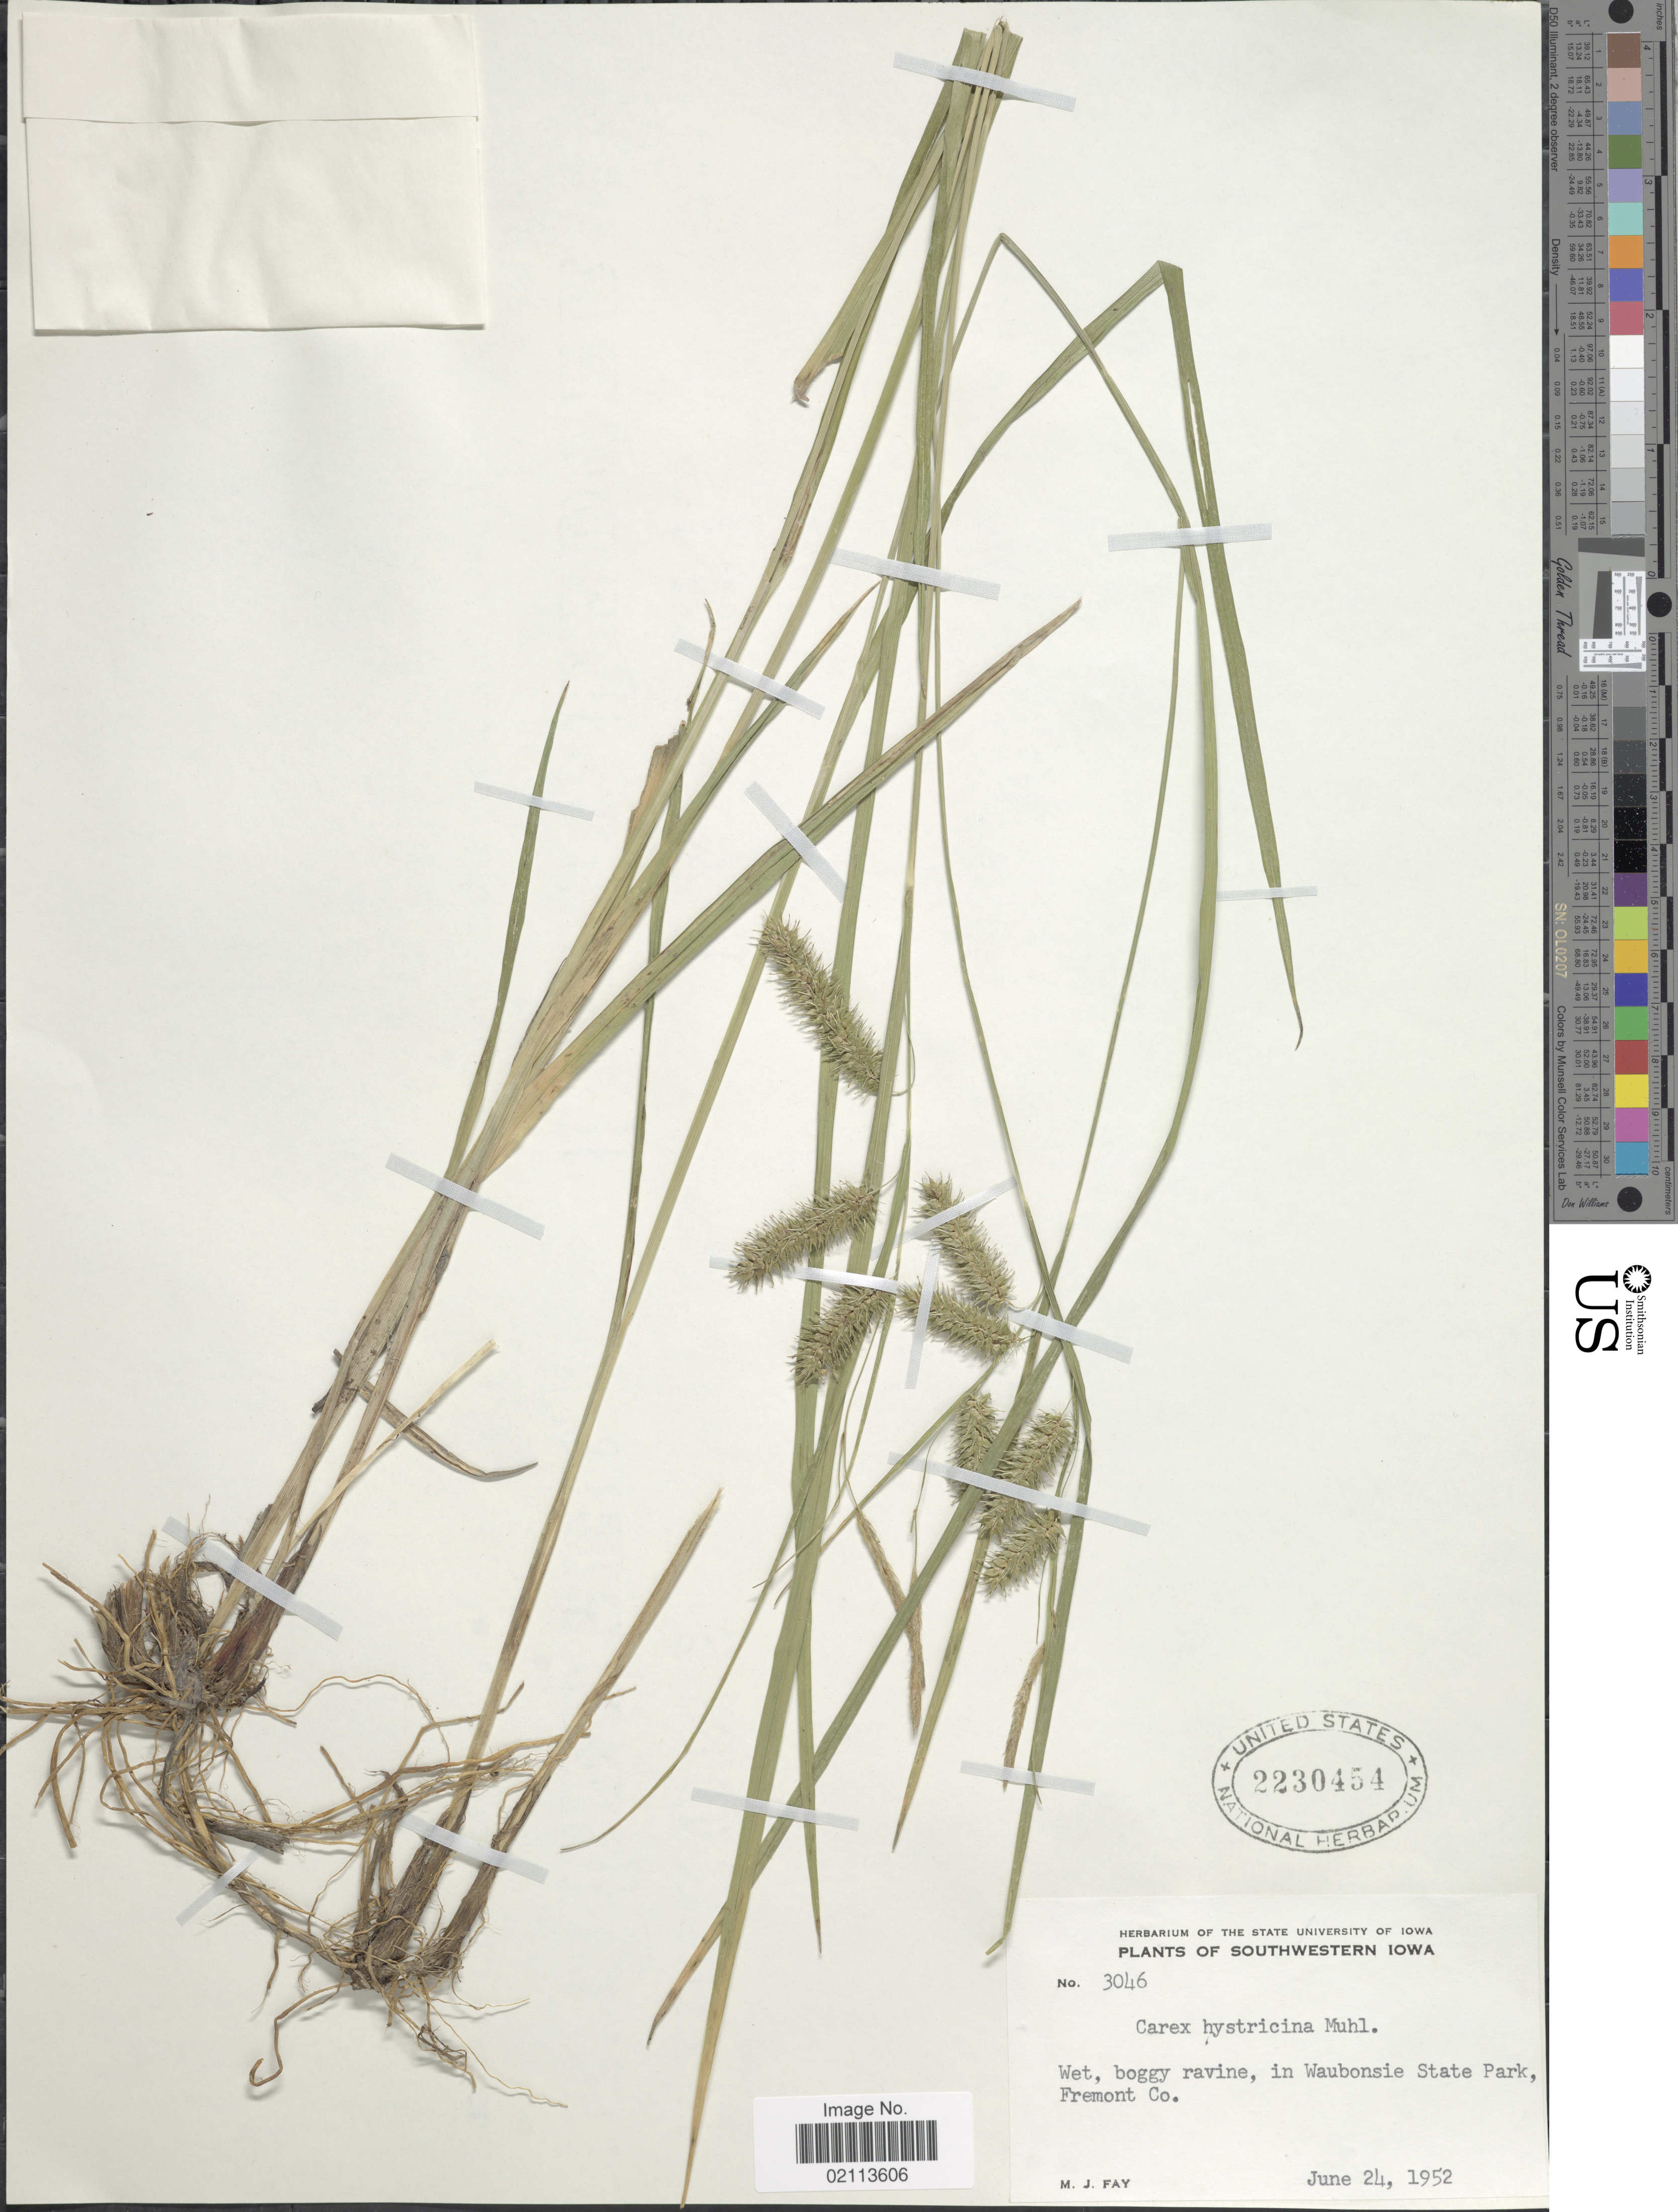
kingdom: Plantae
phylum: Tracheophyta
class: Liliopsida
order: Poales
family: Cyperaceae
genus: Carex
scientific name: Carex hystericina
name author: Muhl. ex Willd.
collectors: M. Fay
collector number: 3046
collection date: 1952-06-24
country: United States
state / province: Iowa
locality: Southwestern Iowa, Wet, boggy ravine, In Waubonsie State Park, Fremont Co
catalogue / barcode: US 2230454